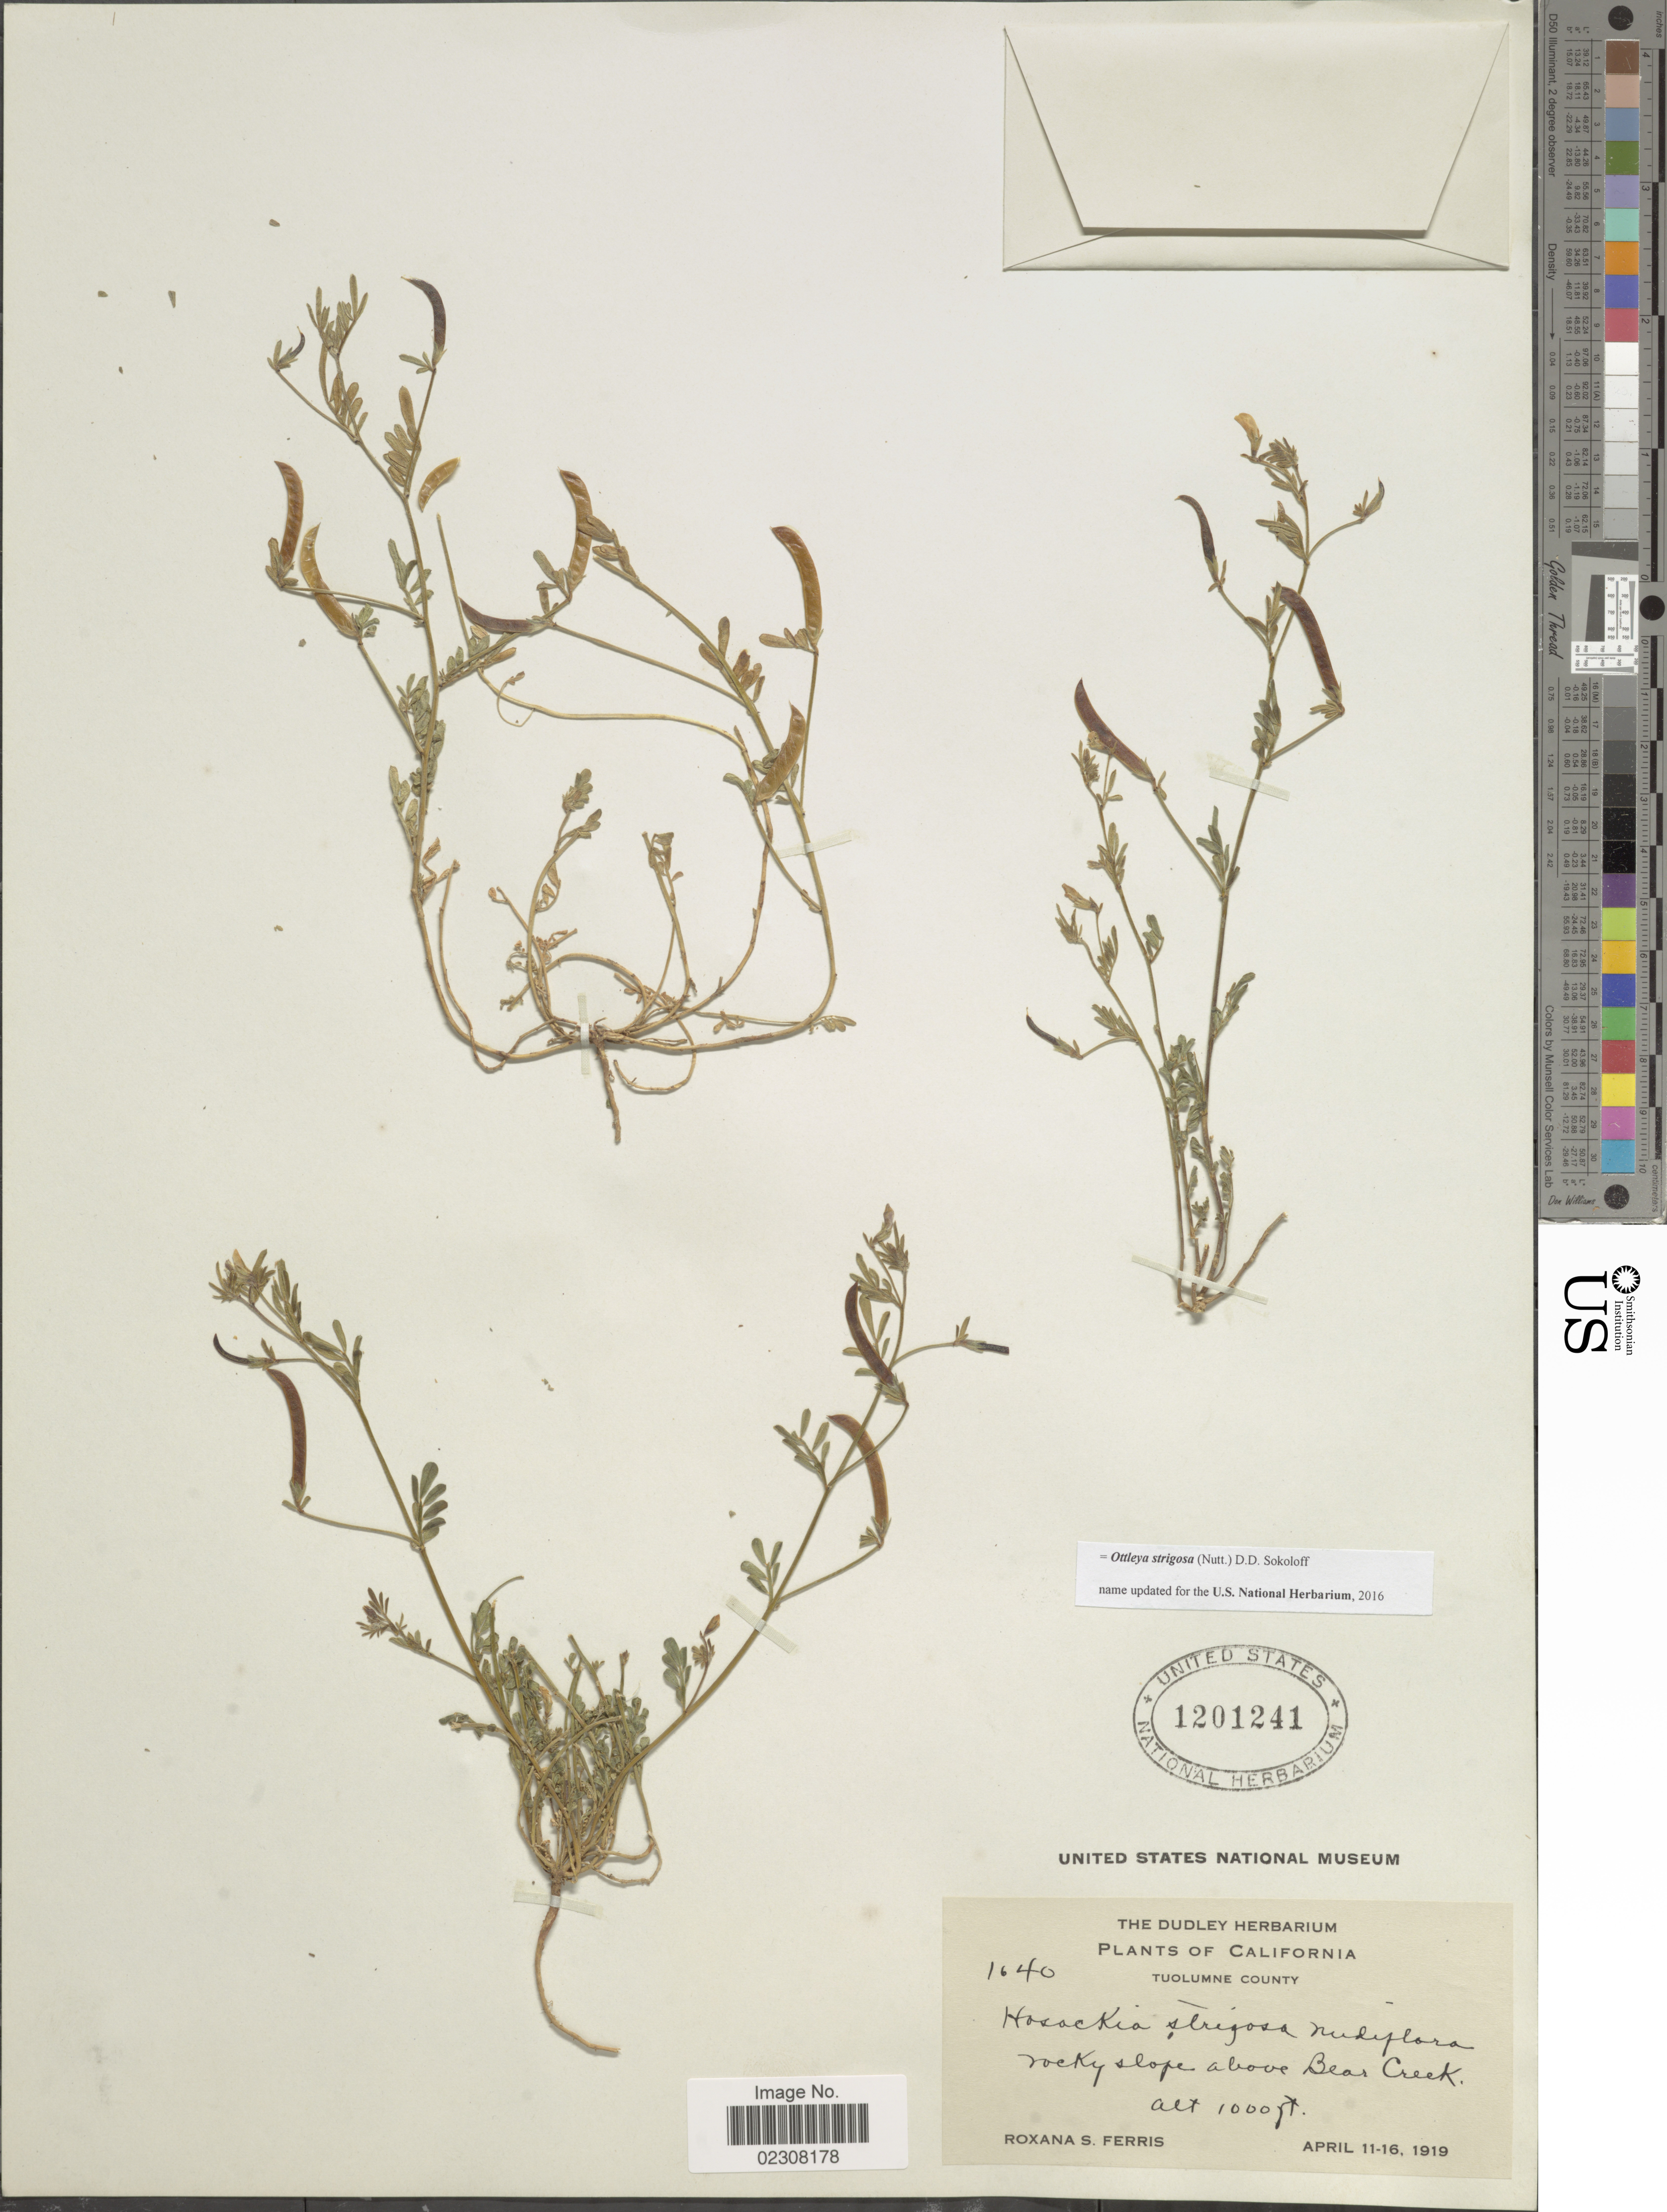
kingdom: Plantae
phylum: Tracheophyta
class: Magnoliopsida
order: Fabales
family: Fabaceae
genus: Ottleya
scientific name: Ottleya strigosa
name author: (Nutt.) D.D. Sokoloff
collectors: R. S. Ferris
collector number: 1640*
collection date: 1919-04-11/1919-04-16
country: United States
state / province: California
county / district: Tuolumne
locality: Tuolumne County, Rocky slope above Bear Creek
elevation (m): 305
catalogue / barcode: US 1201241